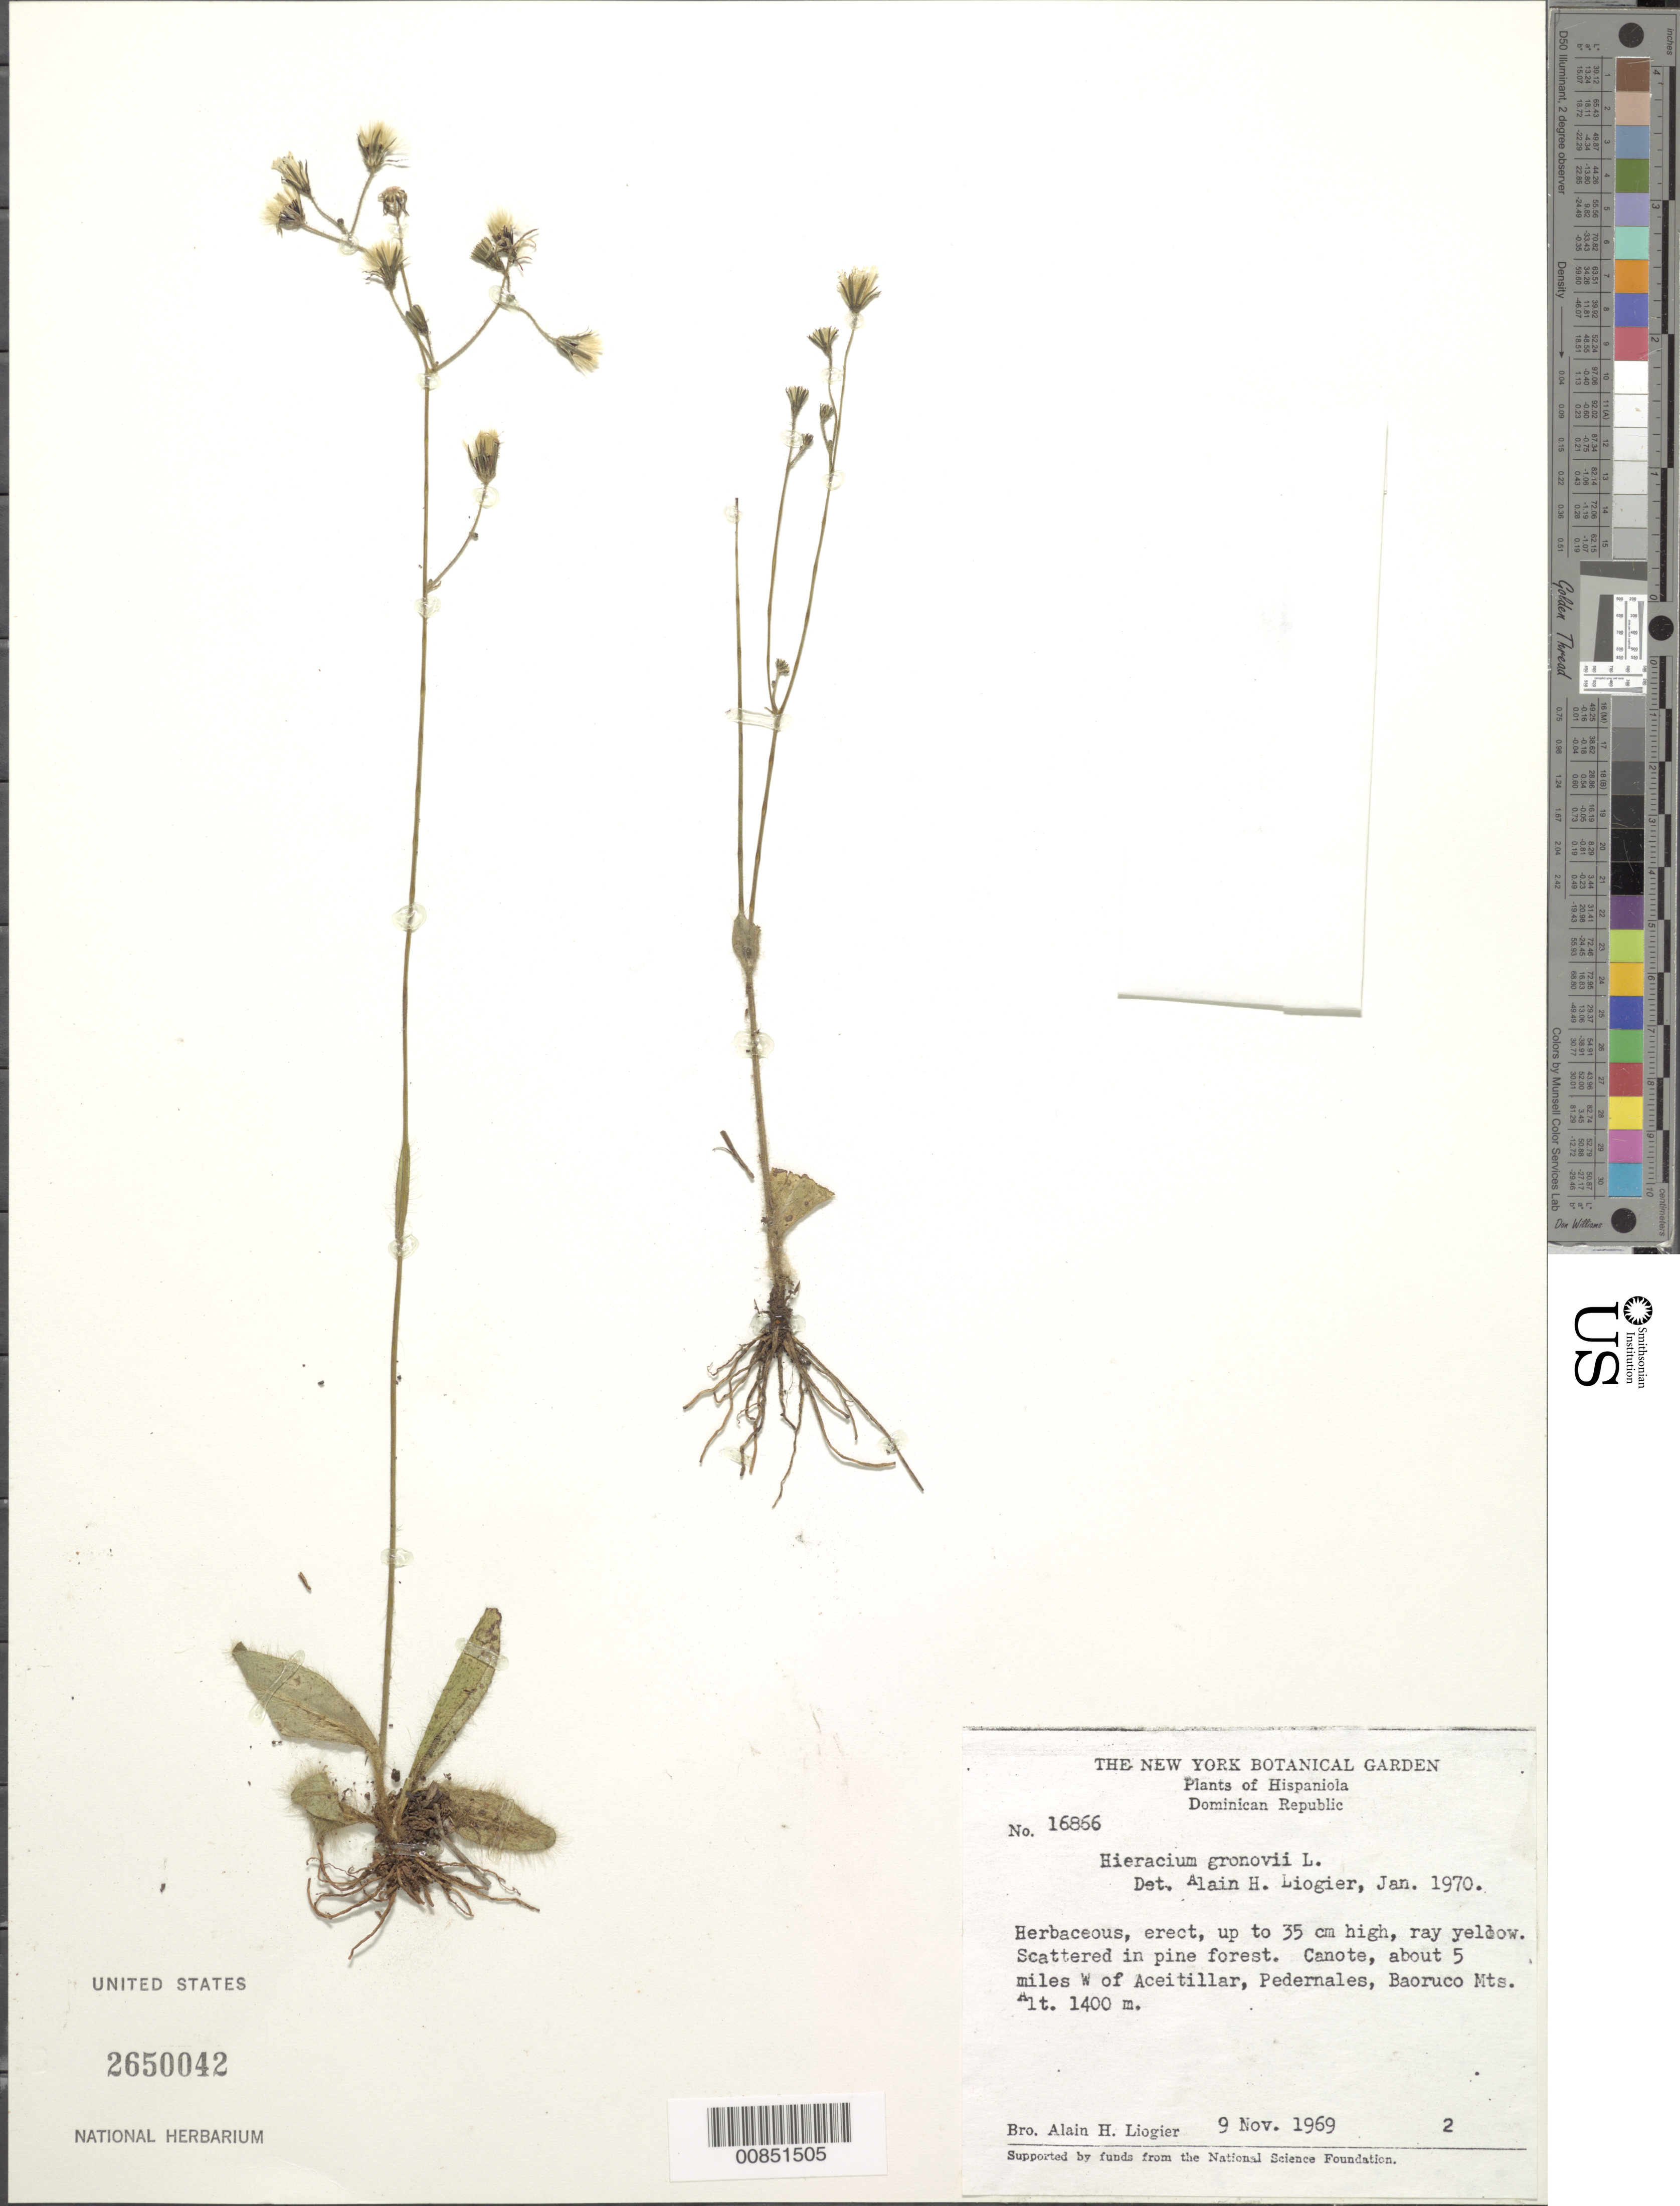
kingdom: Plantae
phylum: Tracheophyta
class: Magnoliopsida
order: Asterales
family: Asteraceae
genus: Hieracium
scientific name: Hieracium gronovii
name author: L.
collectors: A. H. Liogier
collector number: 16866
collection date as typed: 09 Nov 1969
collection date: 1969-11-09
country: Dominican Republic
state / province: Pedernales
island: Hispaniola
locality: Canote, about 5 miles W of Aceitillar, Baoruco Mts.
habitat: Pine forest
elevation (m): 1400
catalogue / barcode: US 2650042